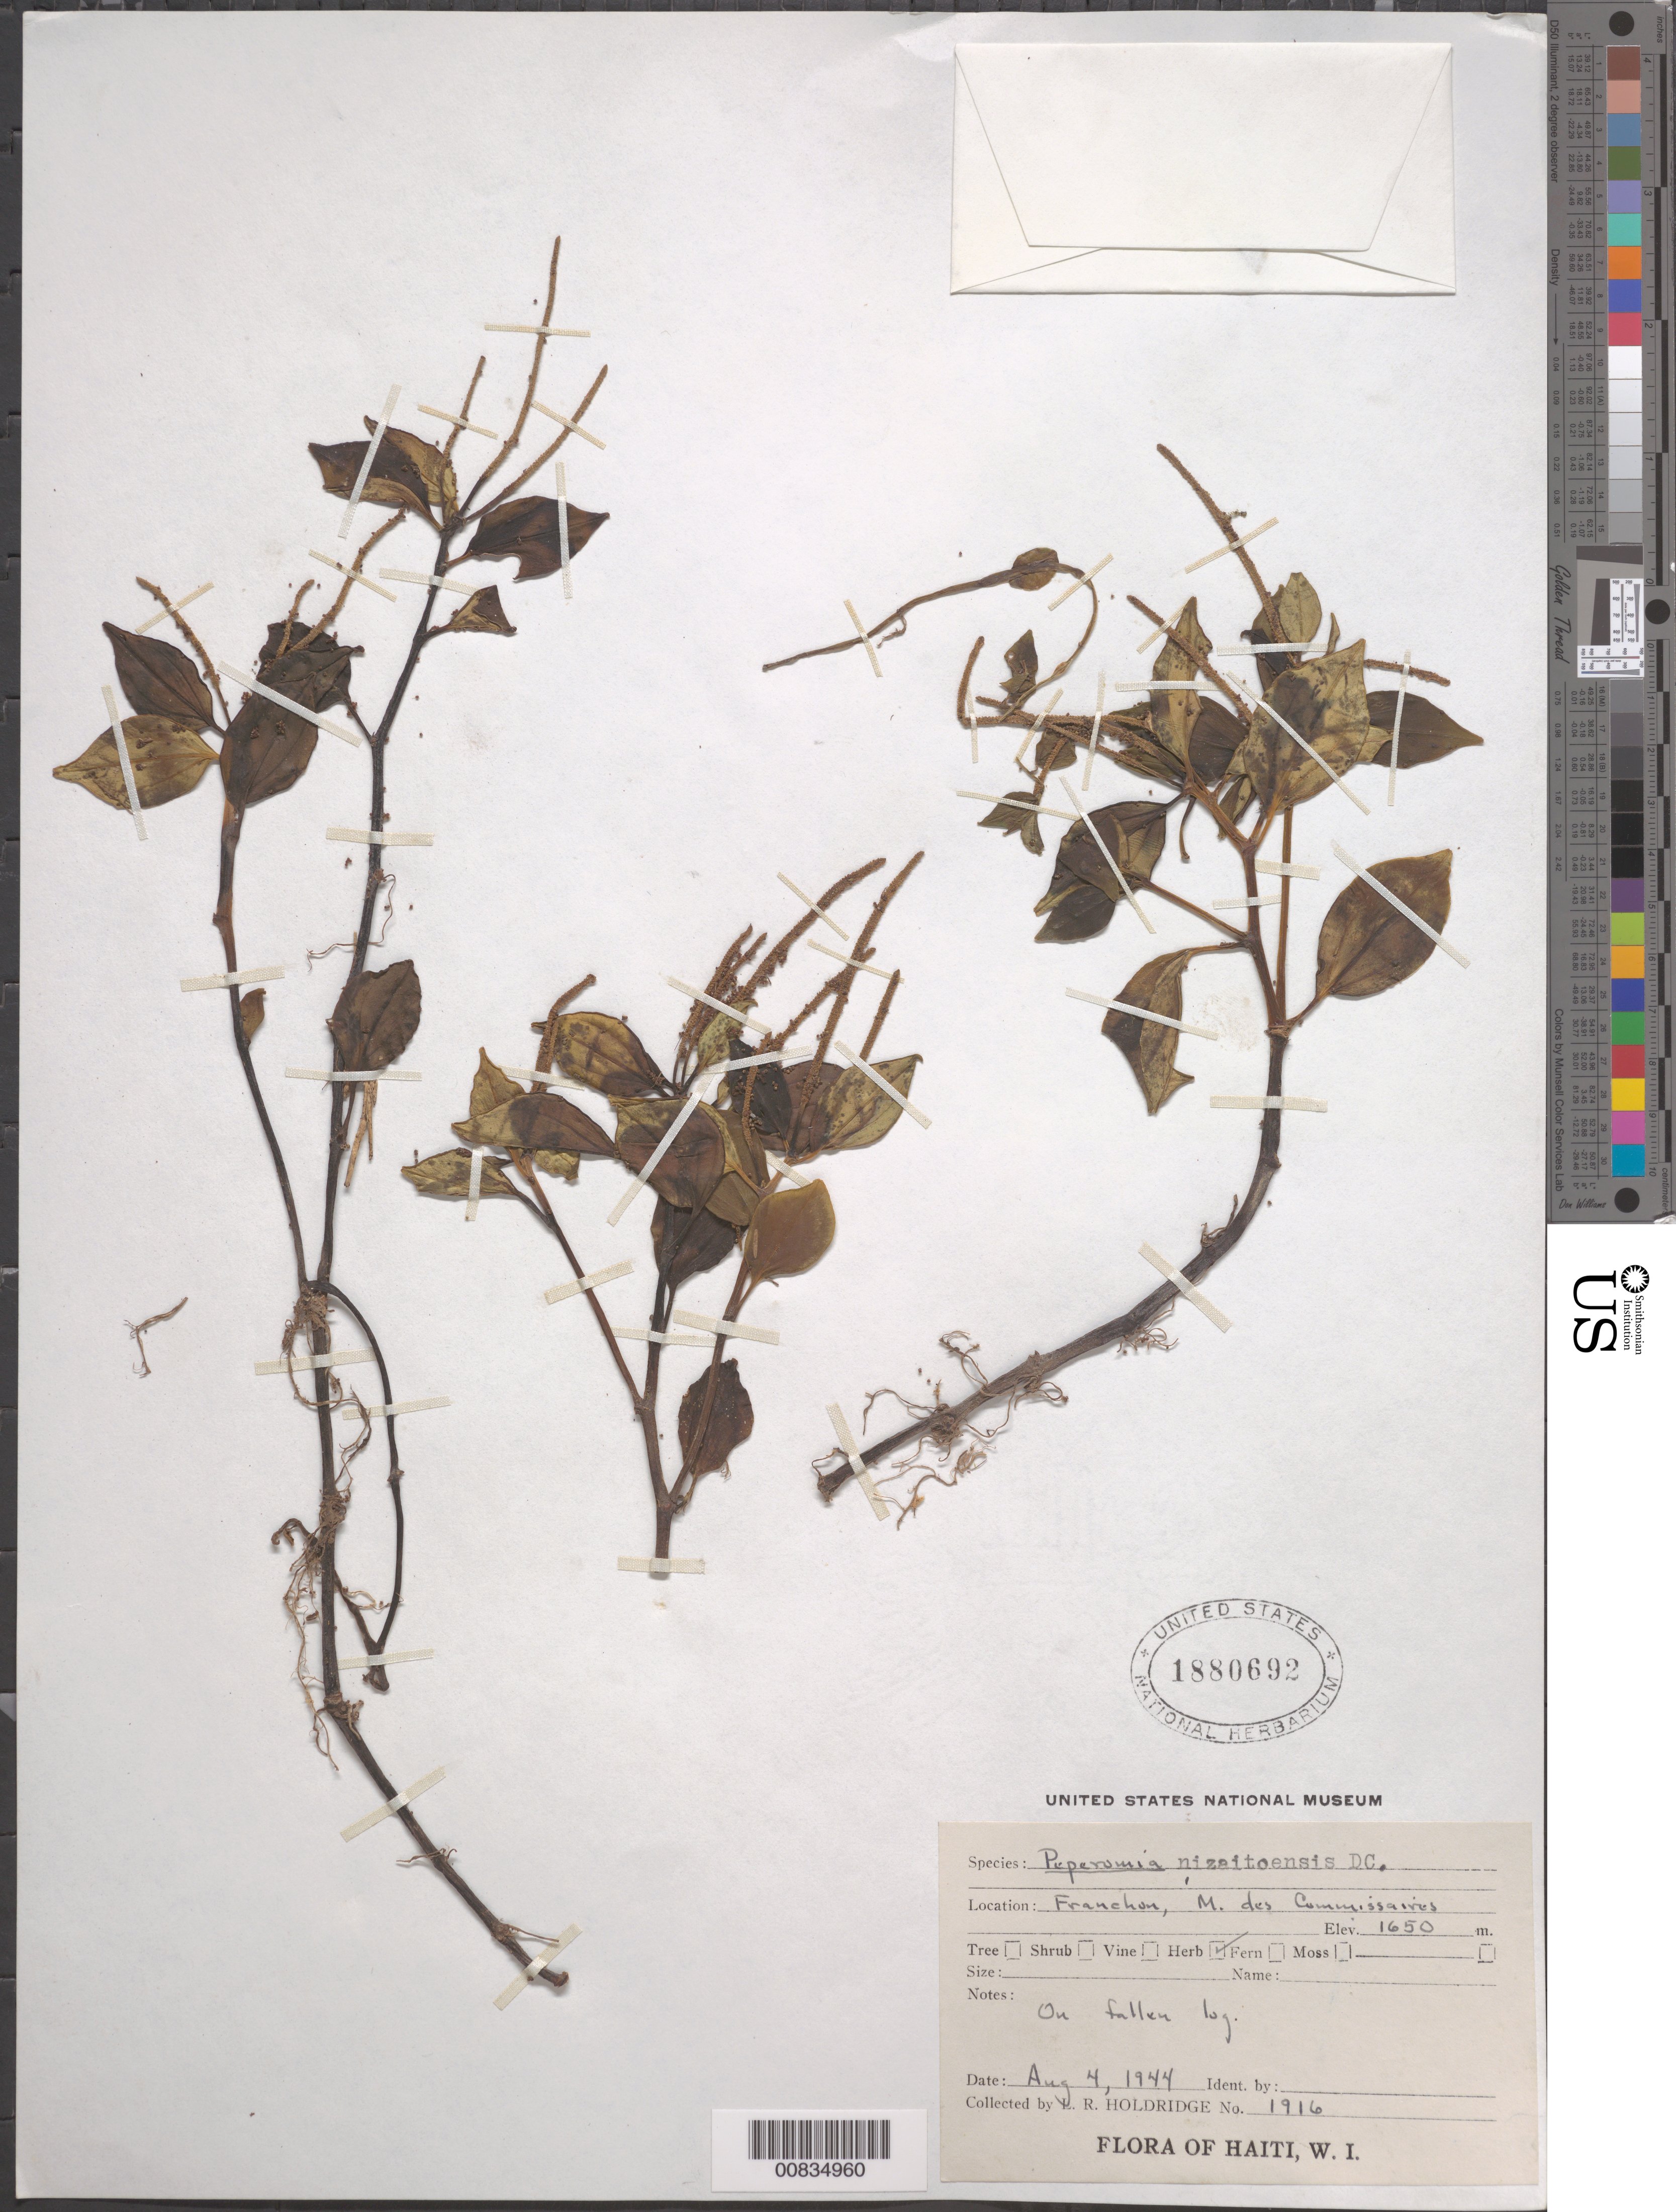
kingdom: Plantae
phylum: Tracheophyta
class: Magnoliopsida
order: Piperales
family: Piperaceae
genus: Peperomia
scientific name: Peperomia nizaitoensis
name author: C. DC.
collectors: L. Holdridge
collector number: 1916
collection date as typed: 04 Aug 1944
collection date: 1944-08-04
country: Haiti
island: Hispaniola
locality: Franchon, M. des Commissaires.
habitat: On fallen log.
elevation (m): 1650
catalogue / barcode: US 1880692